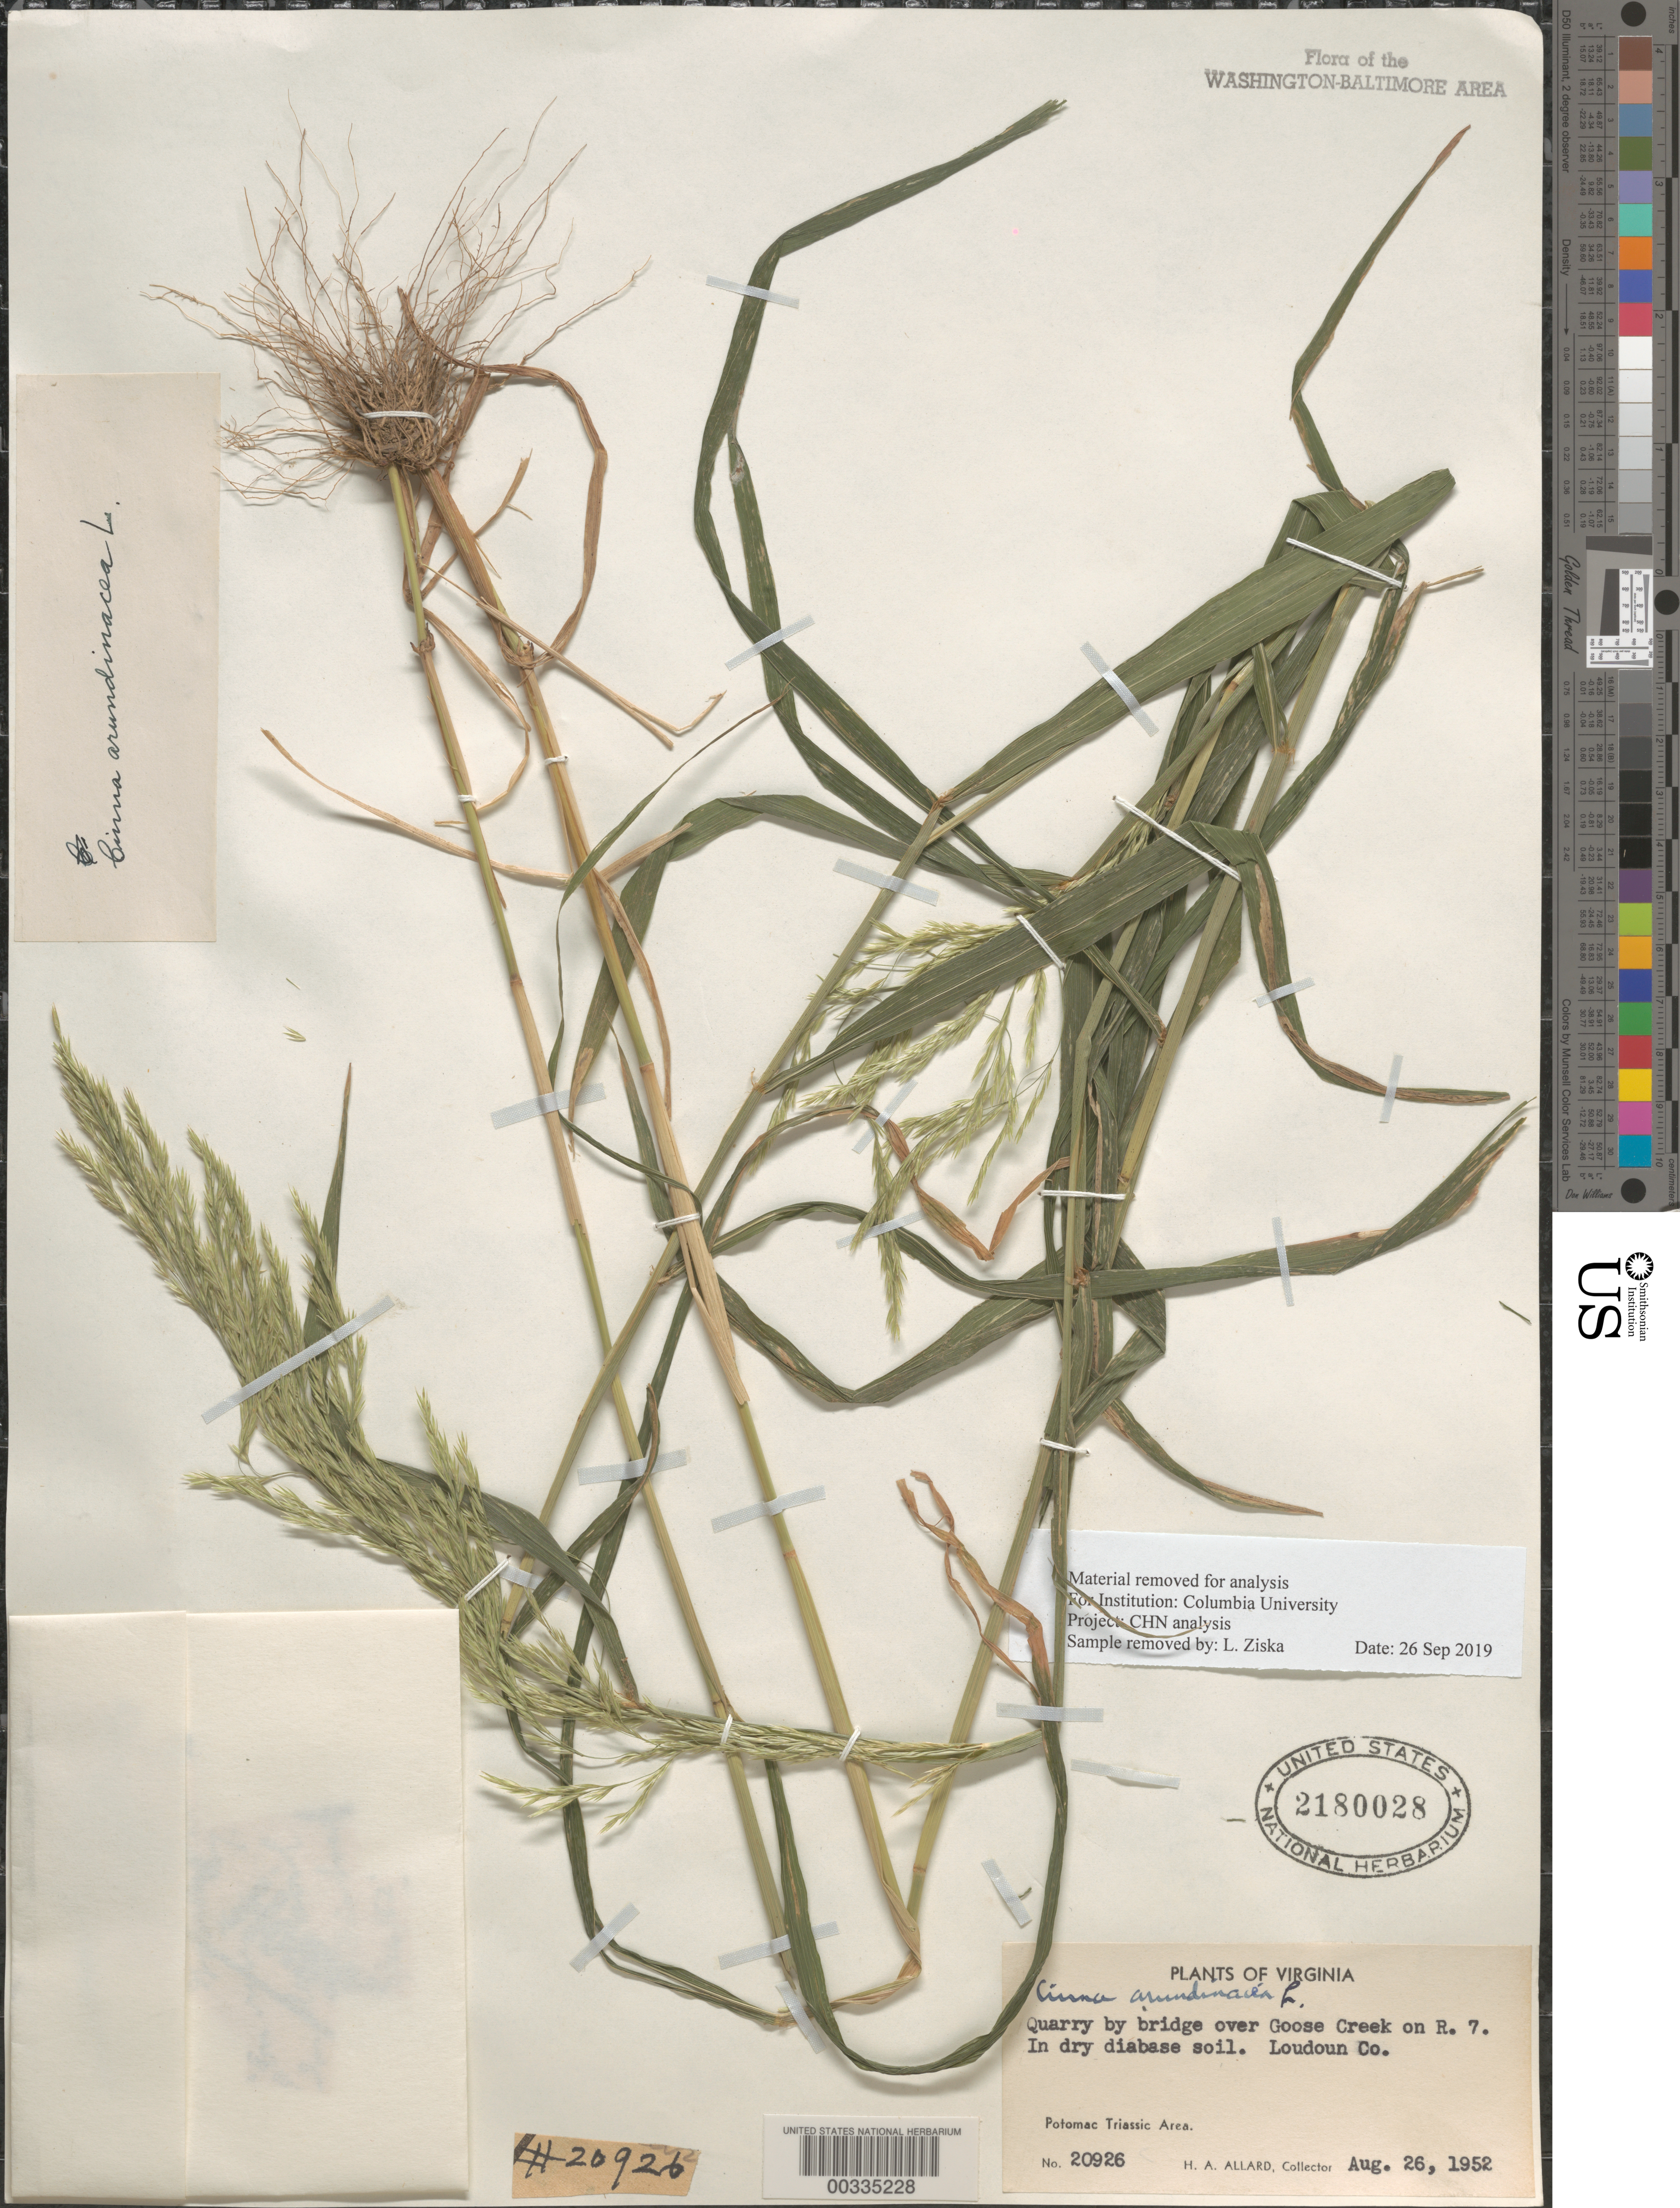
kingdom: Plantae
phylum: Tracheophyta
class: Liliopsida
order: Poales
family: Poaceae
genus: Cinna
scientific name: Cinna arundinacea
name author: L.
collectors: H. A. Allard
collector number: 2926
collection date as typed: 26 Aug 1952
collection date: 1952-08-26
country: United States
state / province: Virginia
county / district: Loudoun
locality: Goose Creek, Route 7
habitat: In dry diabase soil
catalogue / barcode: US 2180028